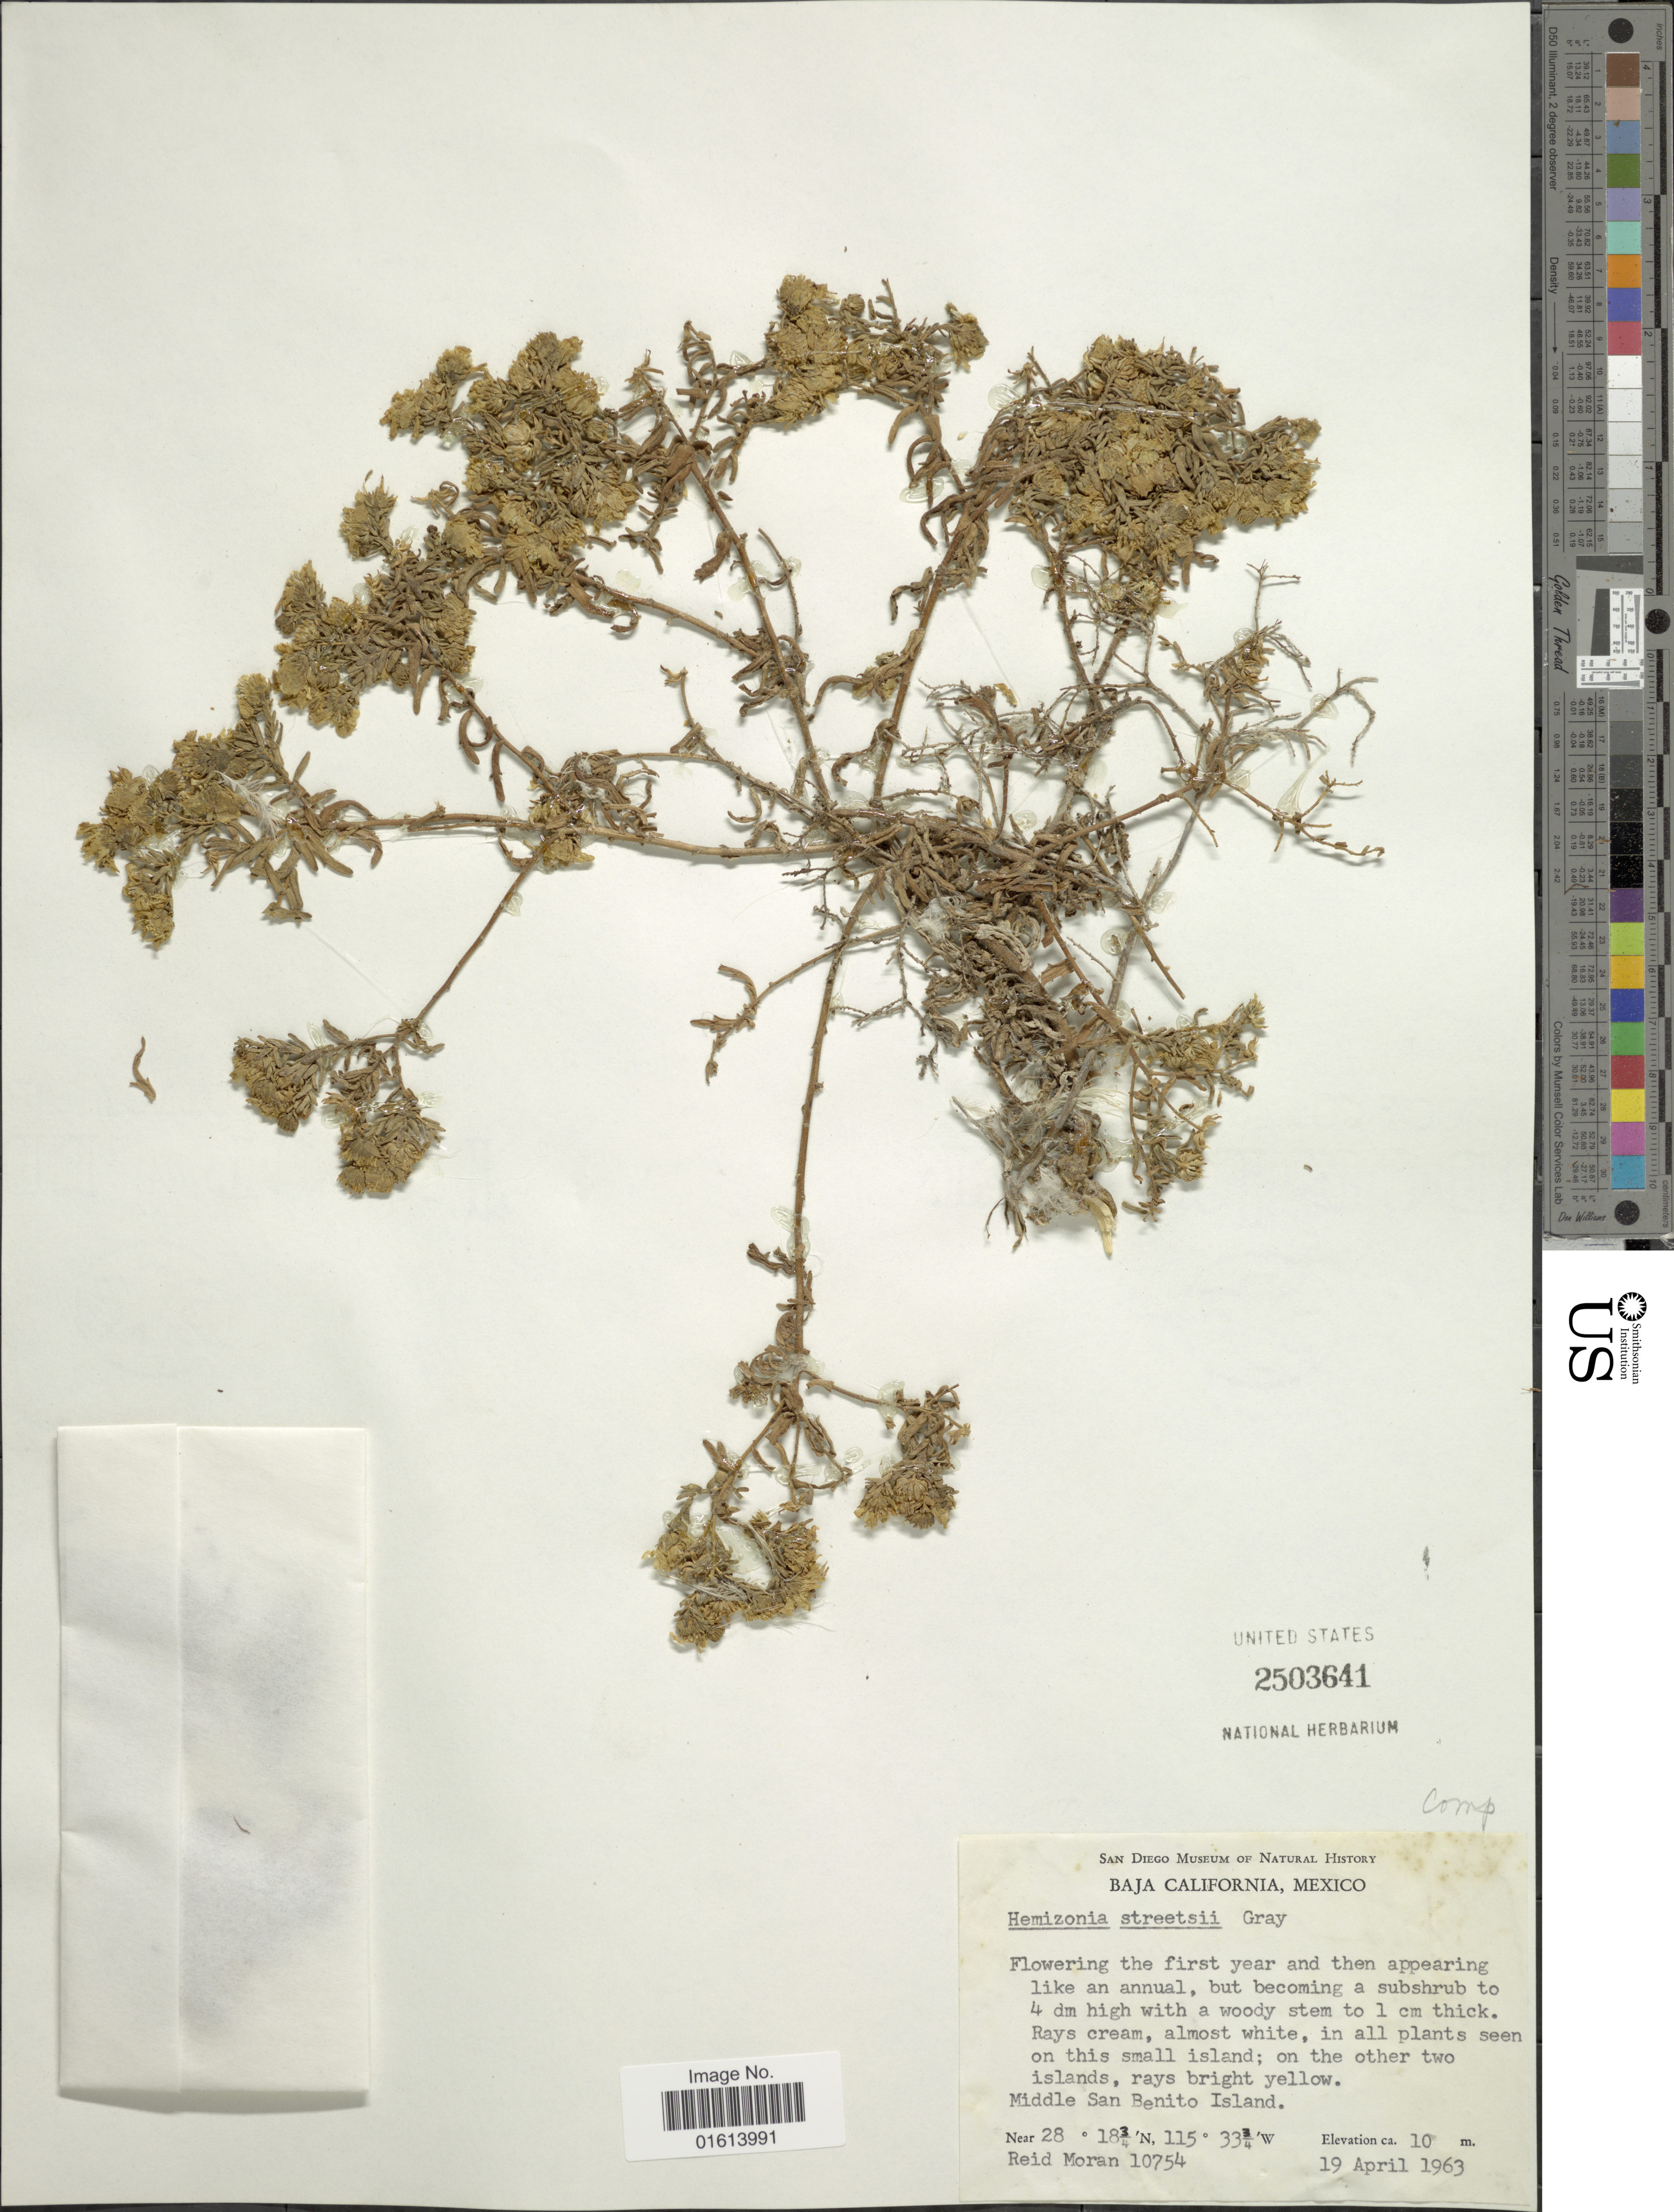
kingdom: Plantae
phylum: Tracheophyta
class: Magnoliopsida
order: Asterales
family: Asteraceae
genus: Deinandra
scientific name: Deinandra streetsii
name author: (A. Gray) B.G. Baldwin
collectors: R. V. Moran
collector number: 10754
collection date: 1963-04-19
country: Mexico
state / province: Baja California Norte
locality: Middle San Benito Island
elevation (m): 10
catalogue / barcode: US 2503641